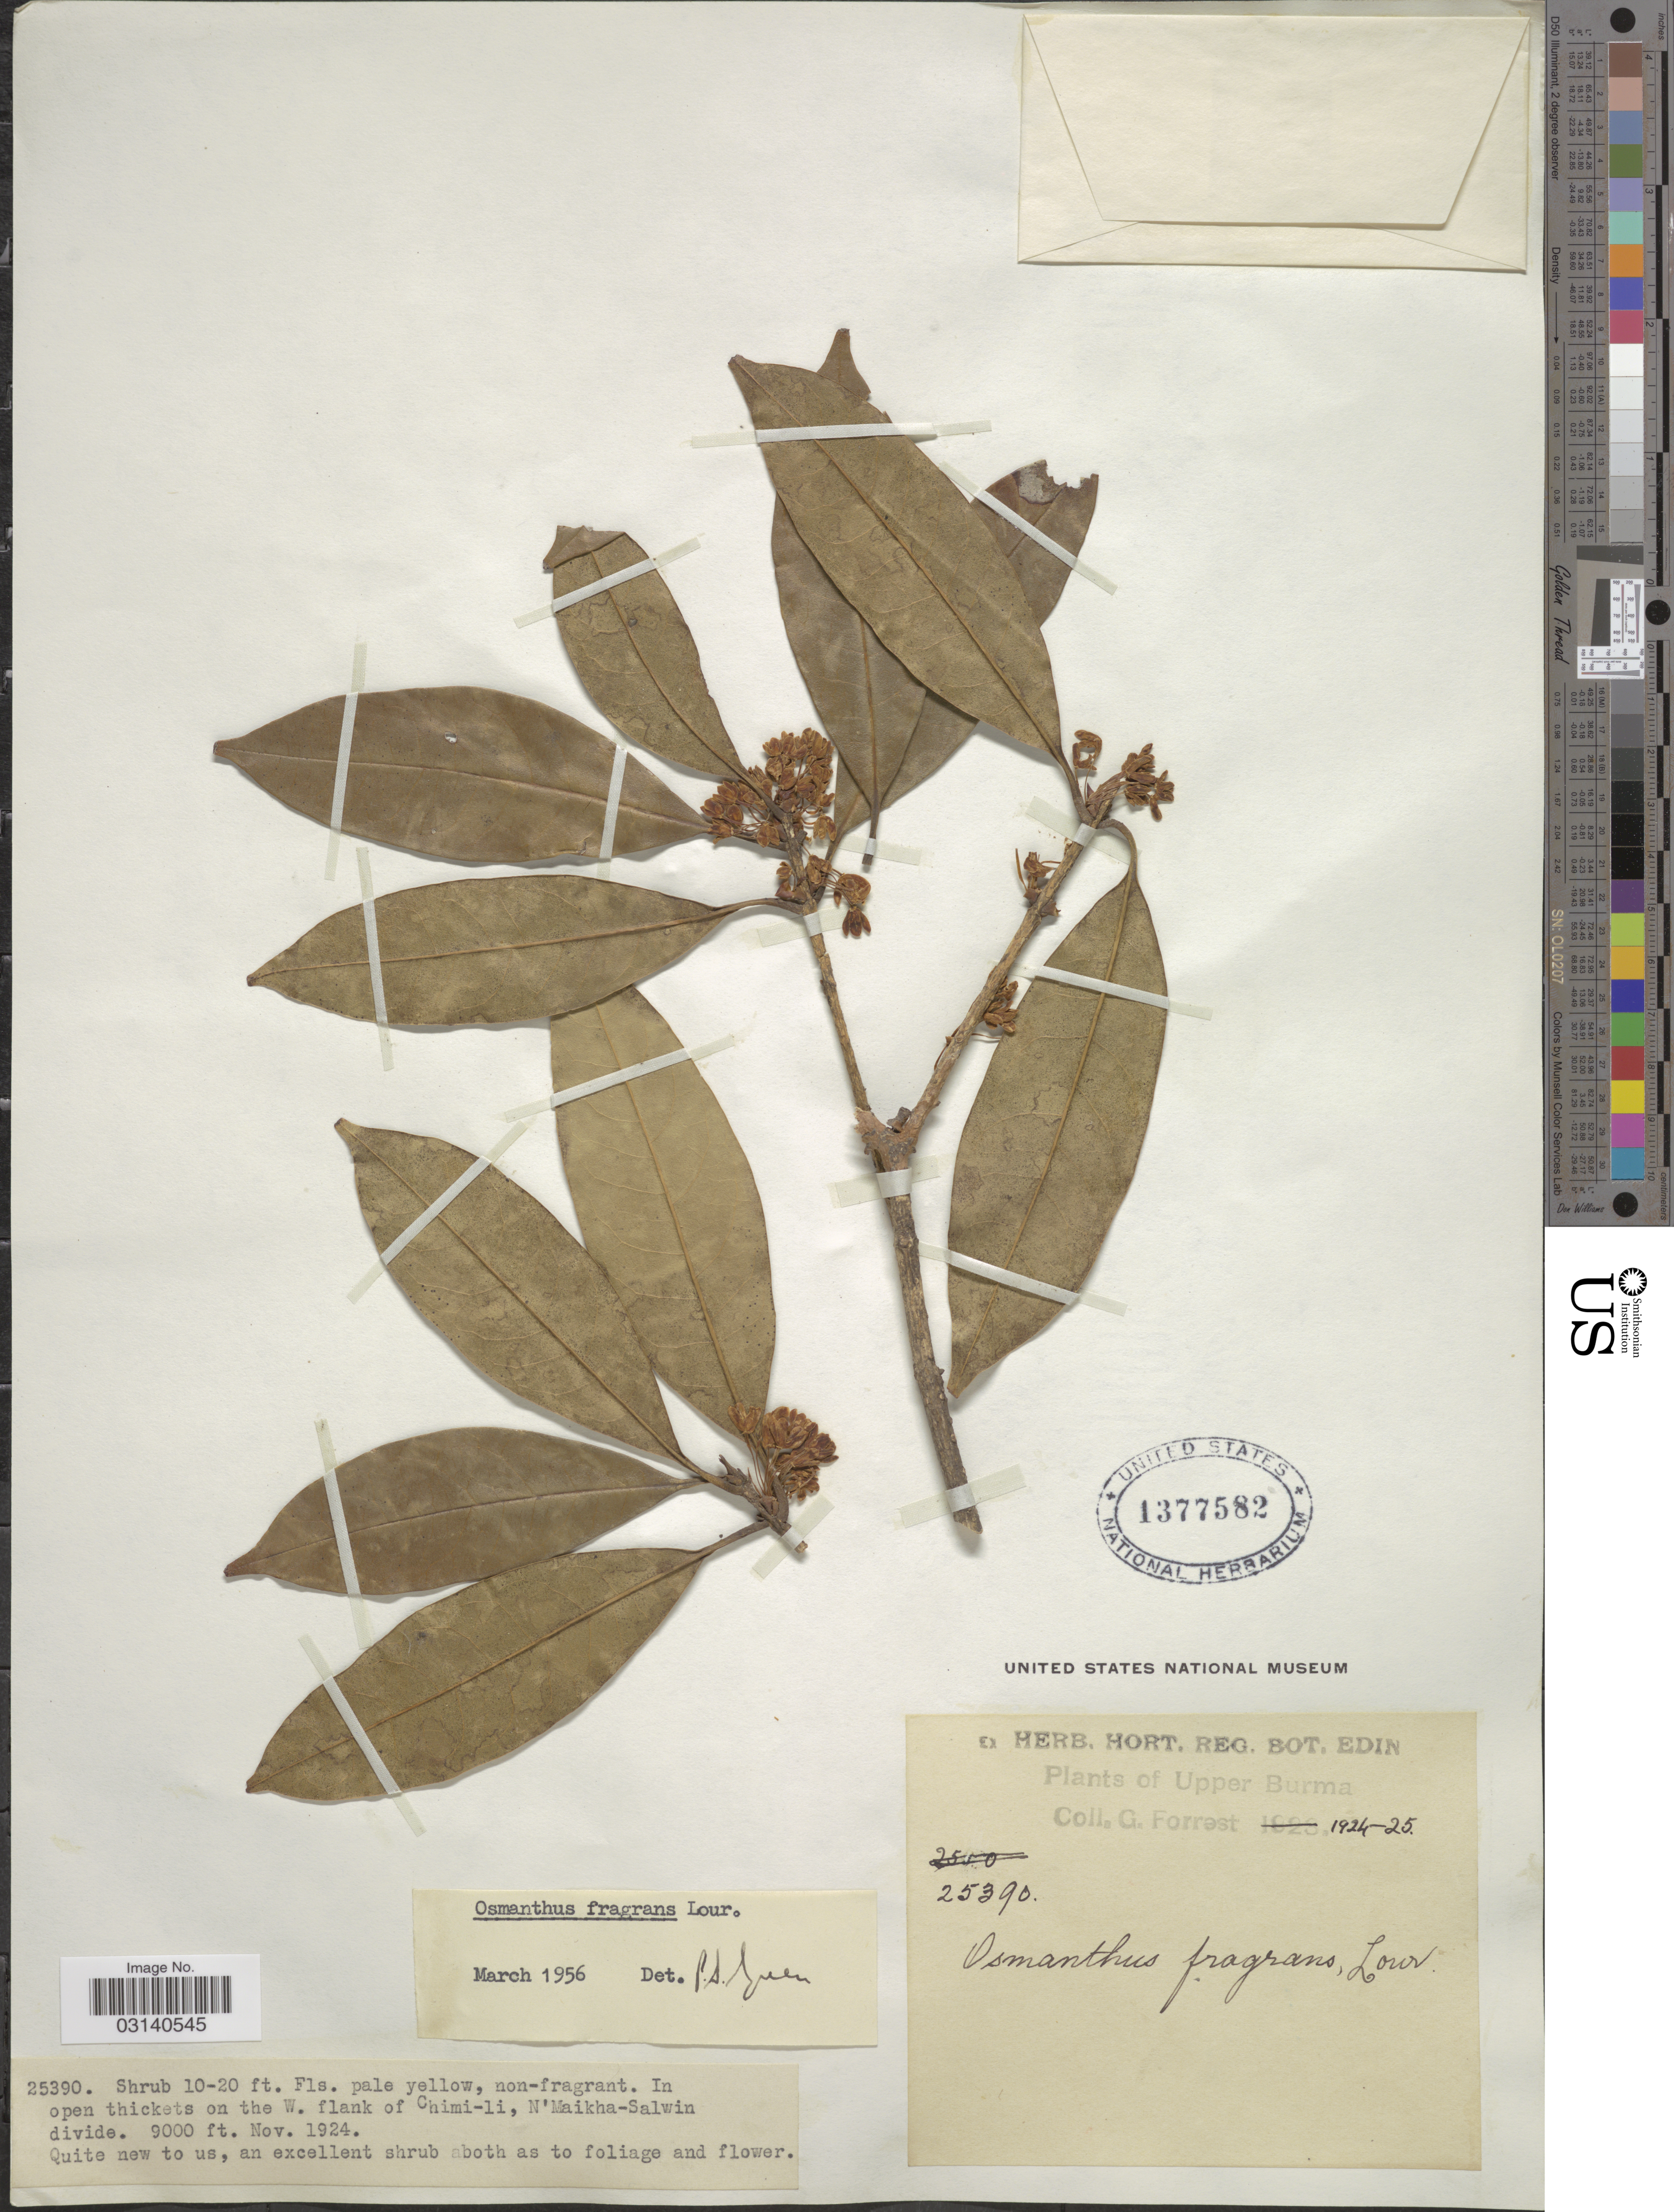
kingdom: Plantae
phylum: Tracheophyta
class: Magnoliopsida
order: Lamiales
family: Oleaceae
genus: Osmanthus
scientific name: Osmanthus fragrans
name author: Lour.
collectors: G. Forrest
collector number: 25390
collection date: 1924-11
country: Myanmar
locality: Upper Burma, In open thickets on the W. flank of Chimi-li, N'Maikha-Salwin divide.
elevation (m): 2743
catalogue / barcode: US 1377582